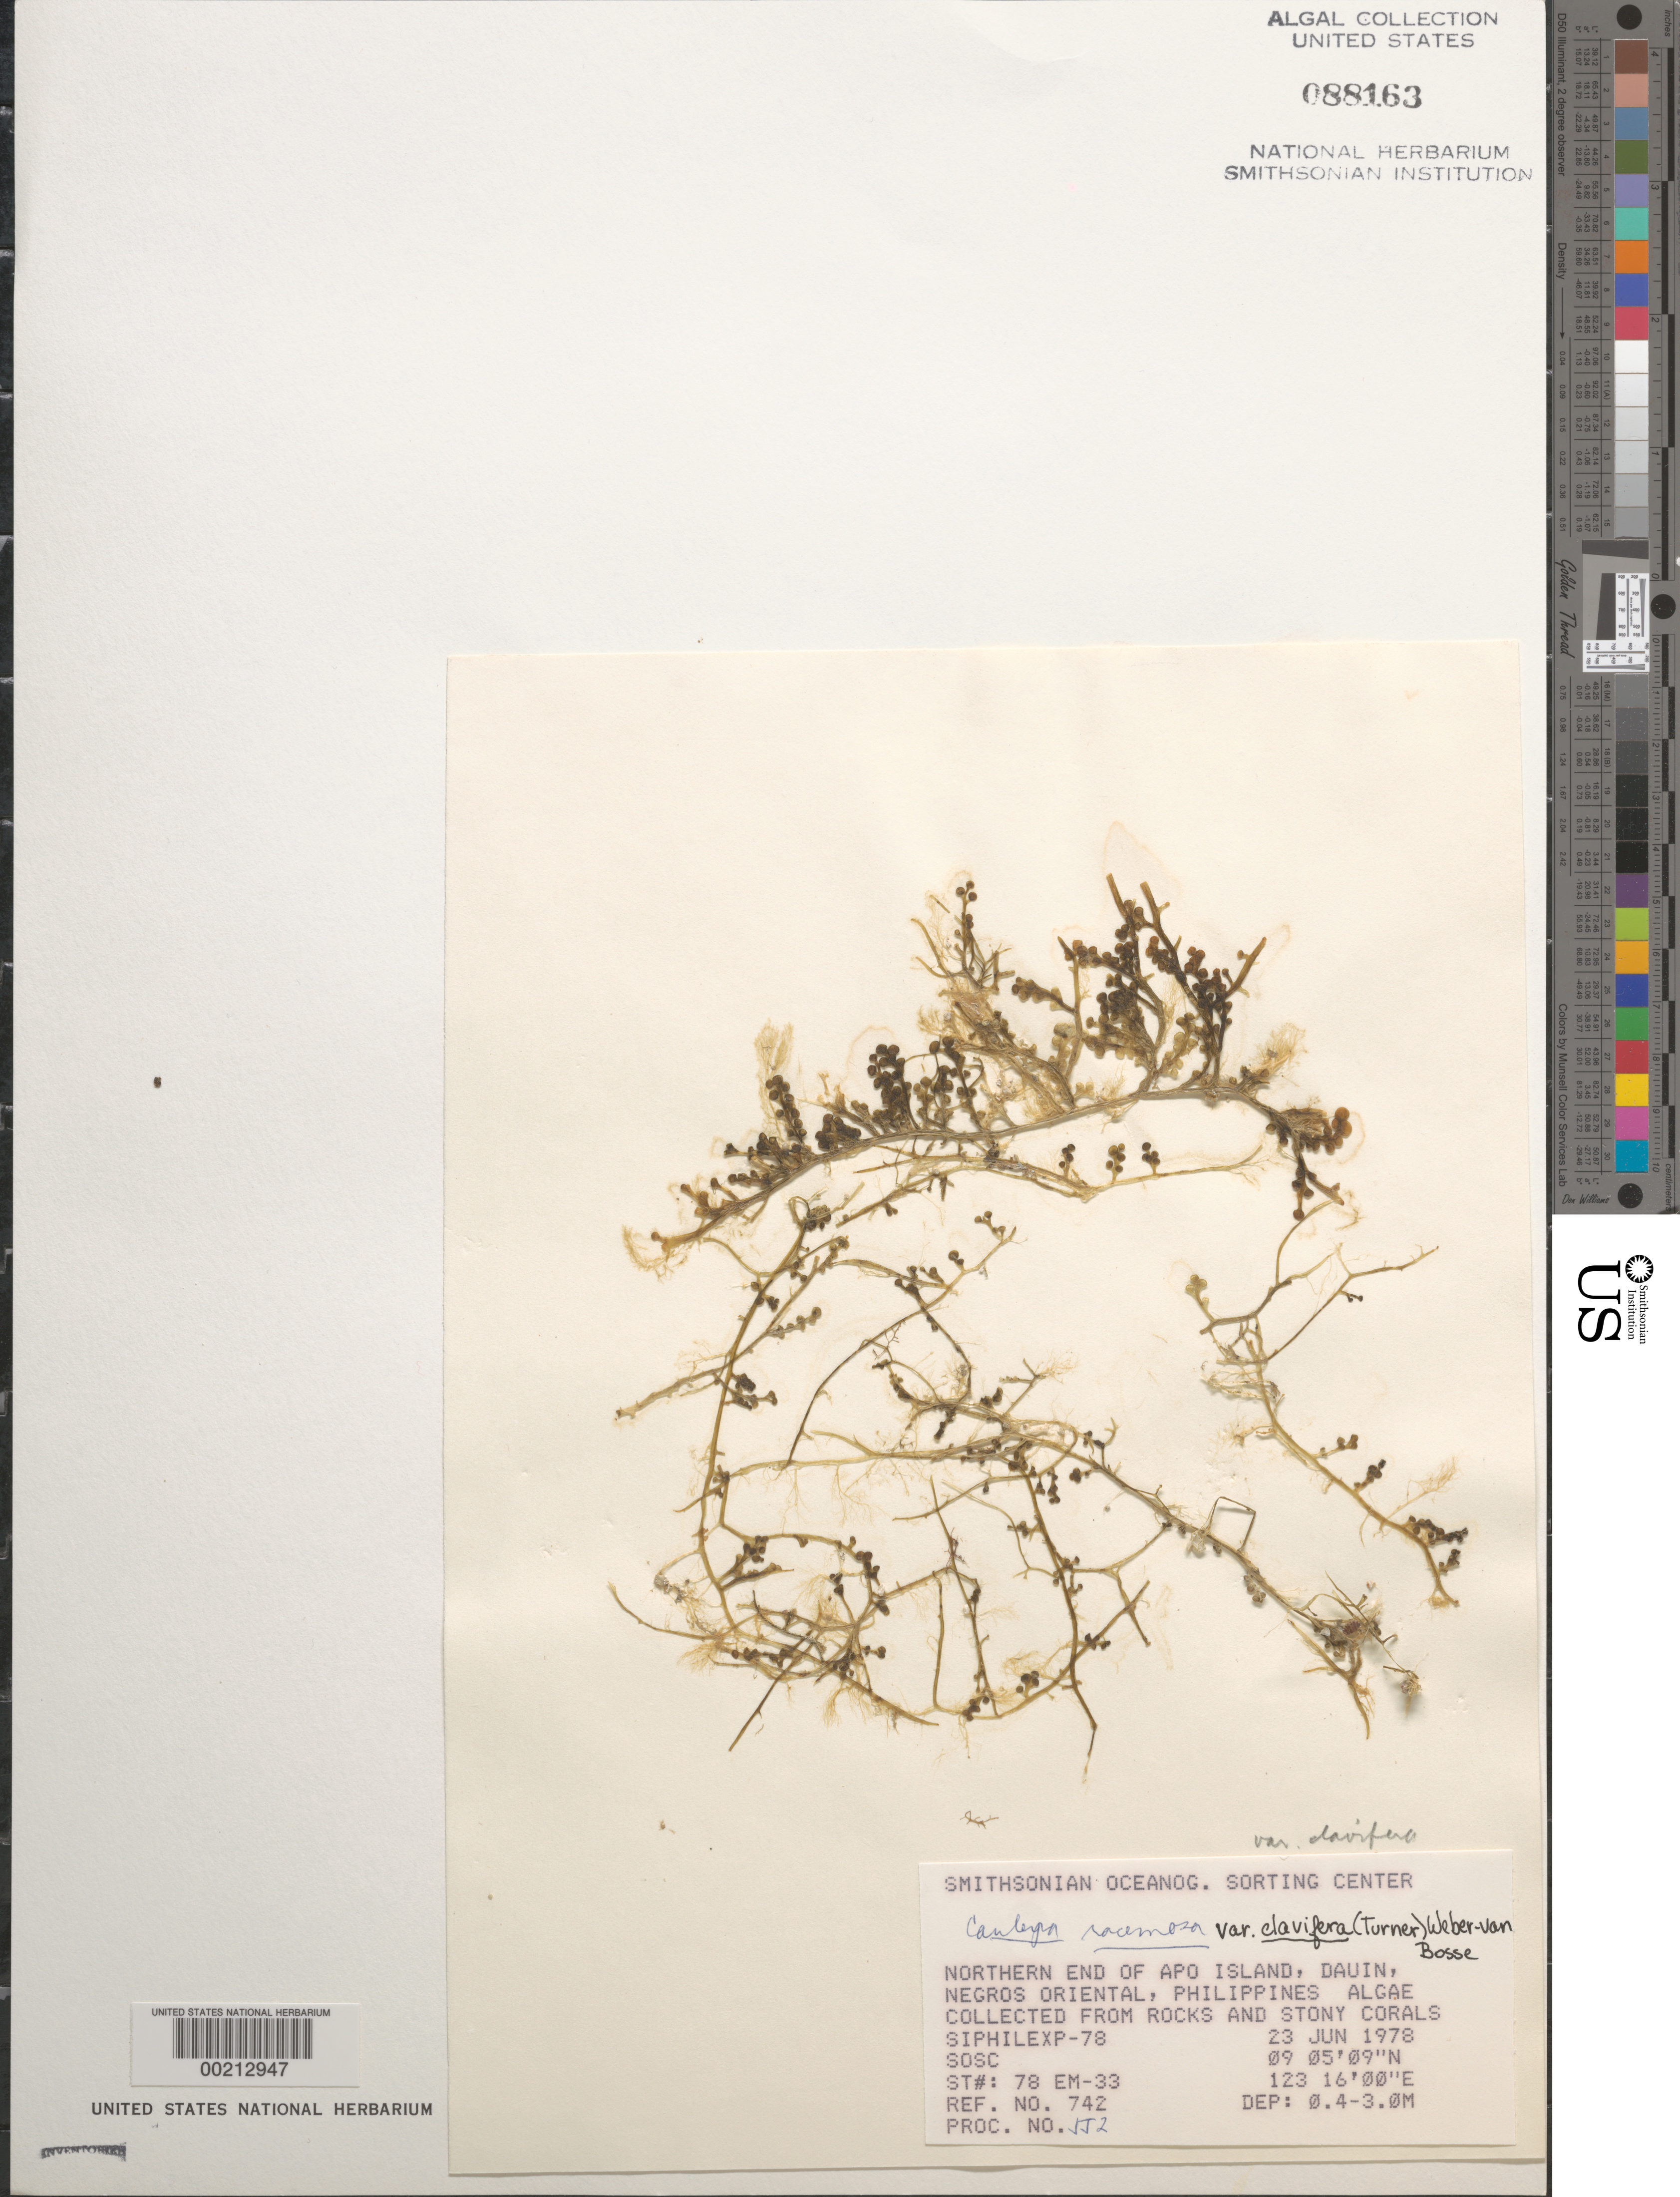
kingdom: Plantae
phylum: Chlorophyta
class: Ulvophyceae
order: Bryopsidales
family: Caulerpaceae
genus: Caulerpa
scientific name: Caulerpa racemosa var. clavifera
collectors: SOSC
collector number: Station 78 Em-33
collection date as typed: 23 Jun 1978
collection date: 1978-06-23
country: Philippines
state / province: Central Visayas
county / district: Negros Oriental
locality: Apo island, dauin, negros oriental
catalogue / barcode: US 88163